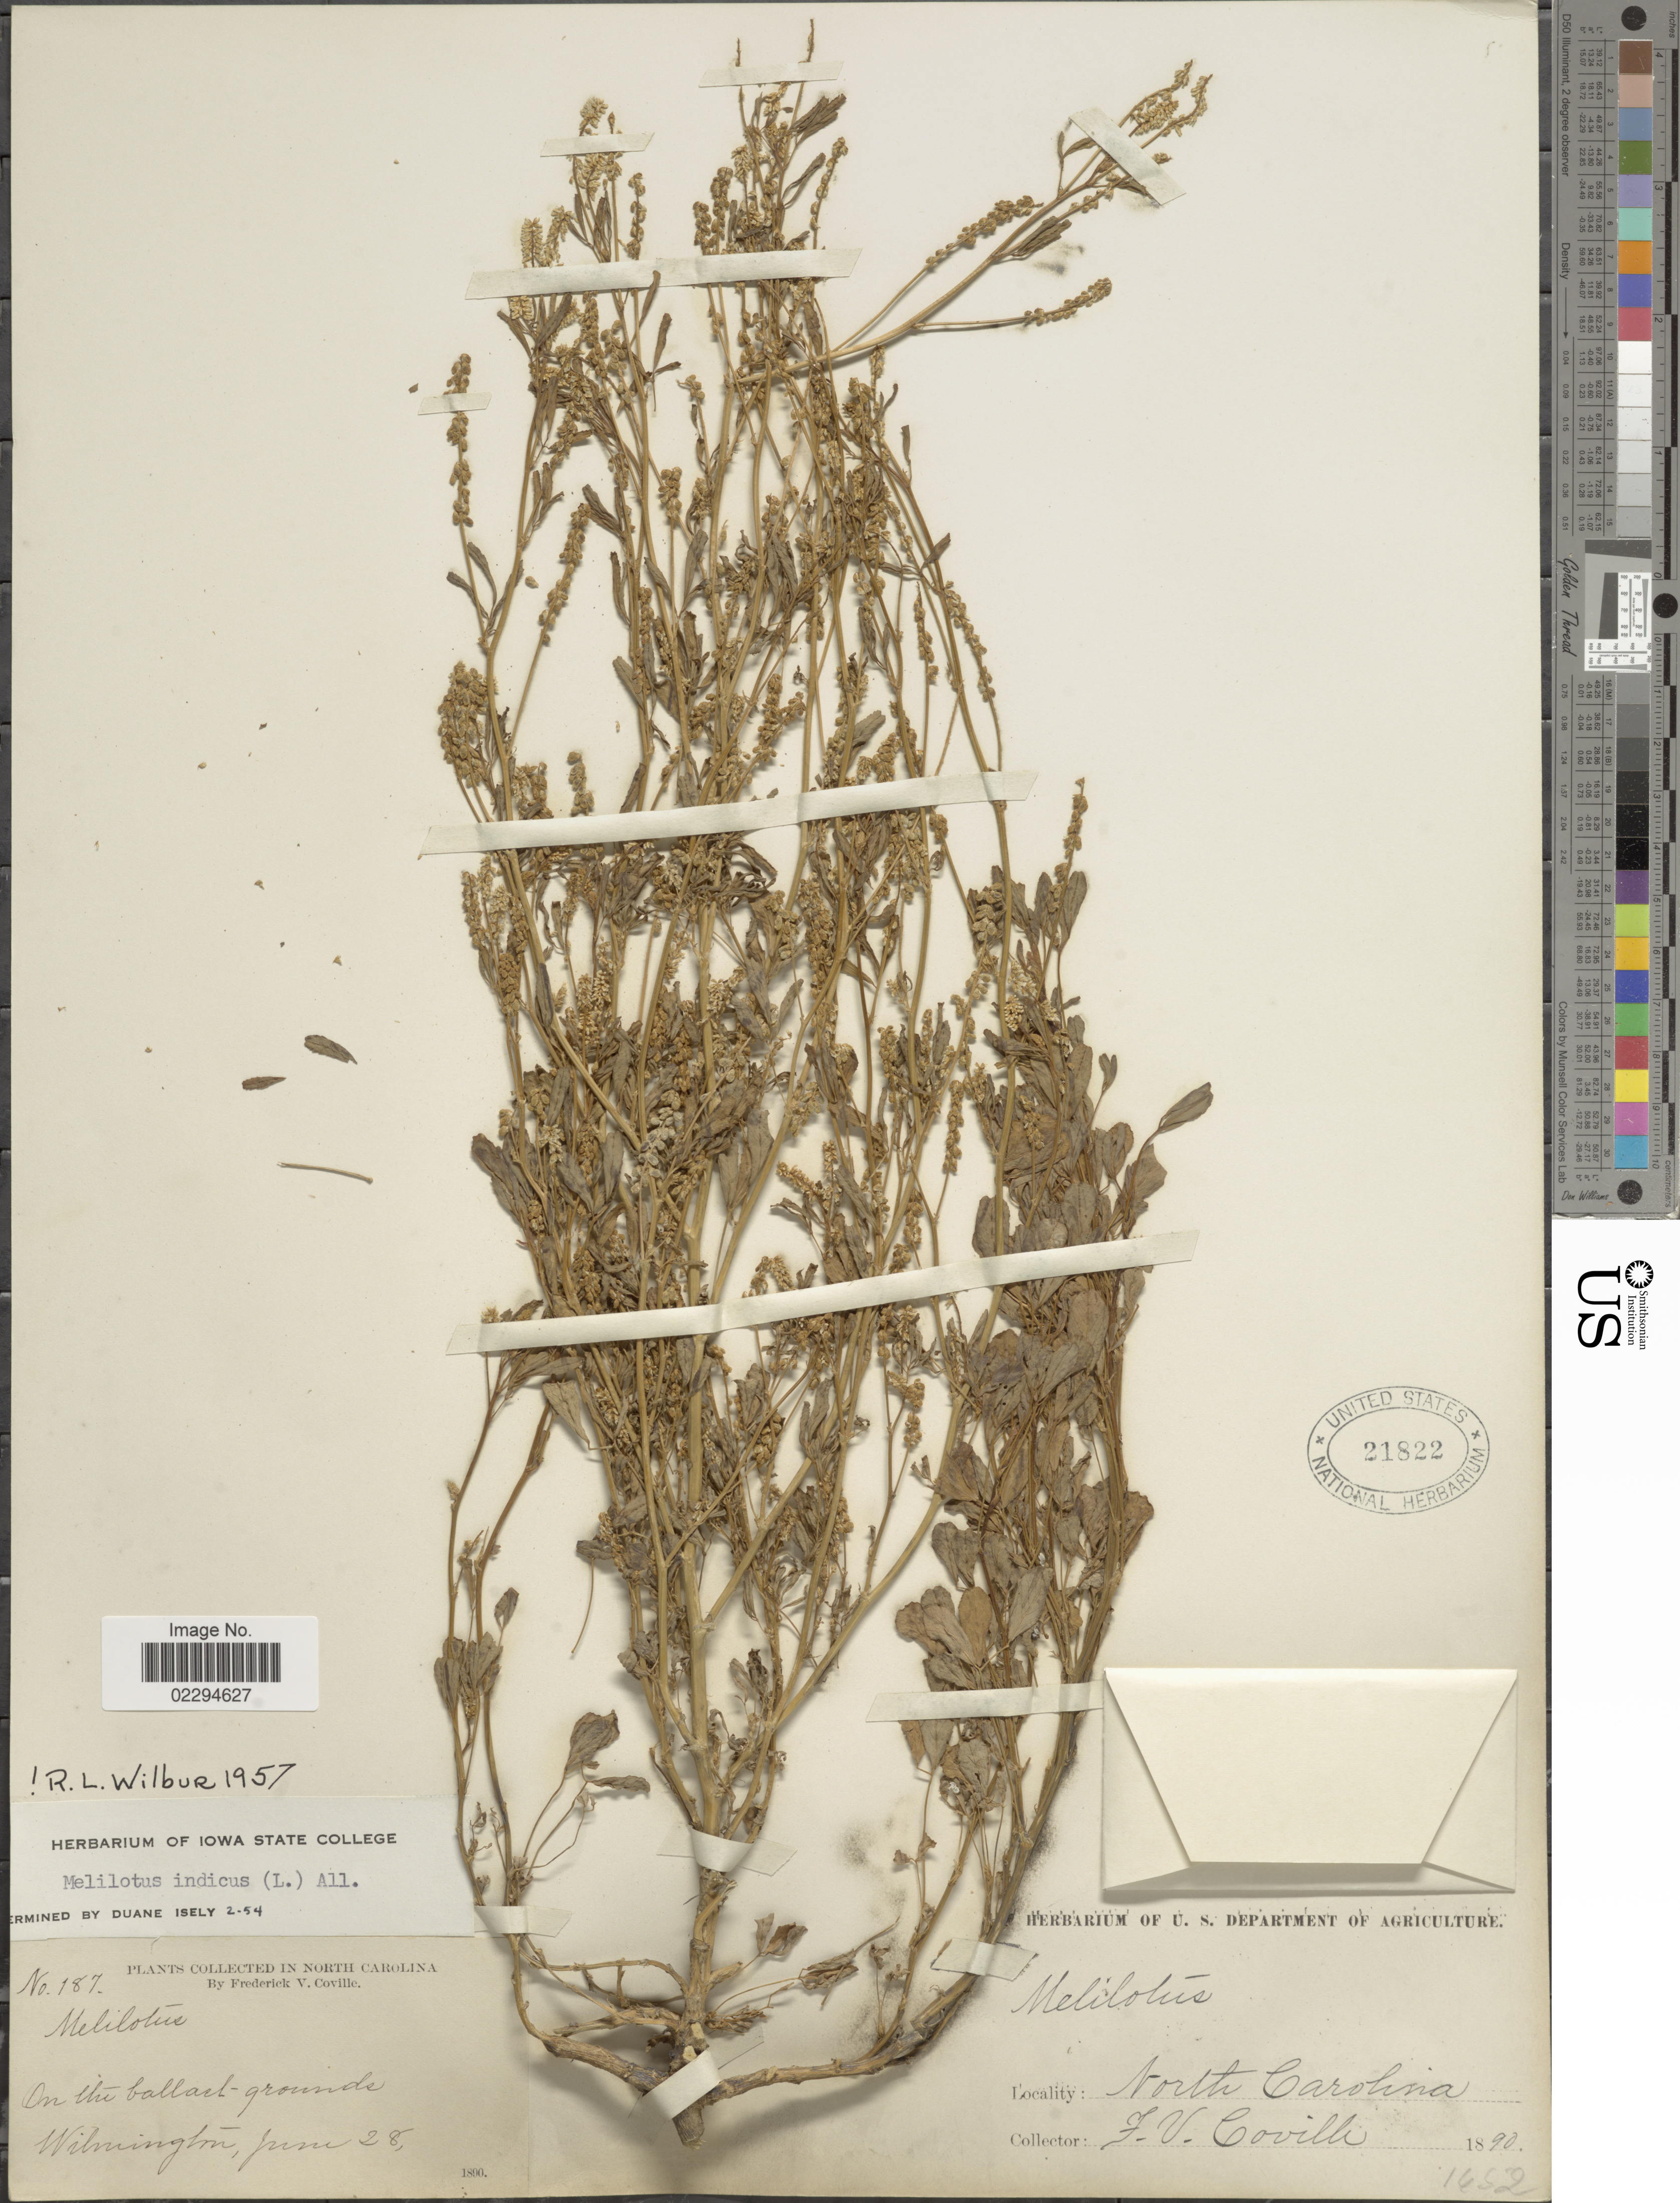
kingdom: Plantae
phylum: Tracheophyta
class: Magnoliopsida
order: Fabales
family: Fabaceae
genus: Melilotus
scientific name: Melilotus indicus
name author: (L.) All.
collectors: F. V. Coville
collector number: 187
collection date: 1890-06-28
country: United States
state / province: North Carolina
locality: Wilmington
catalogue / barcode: US 21822